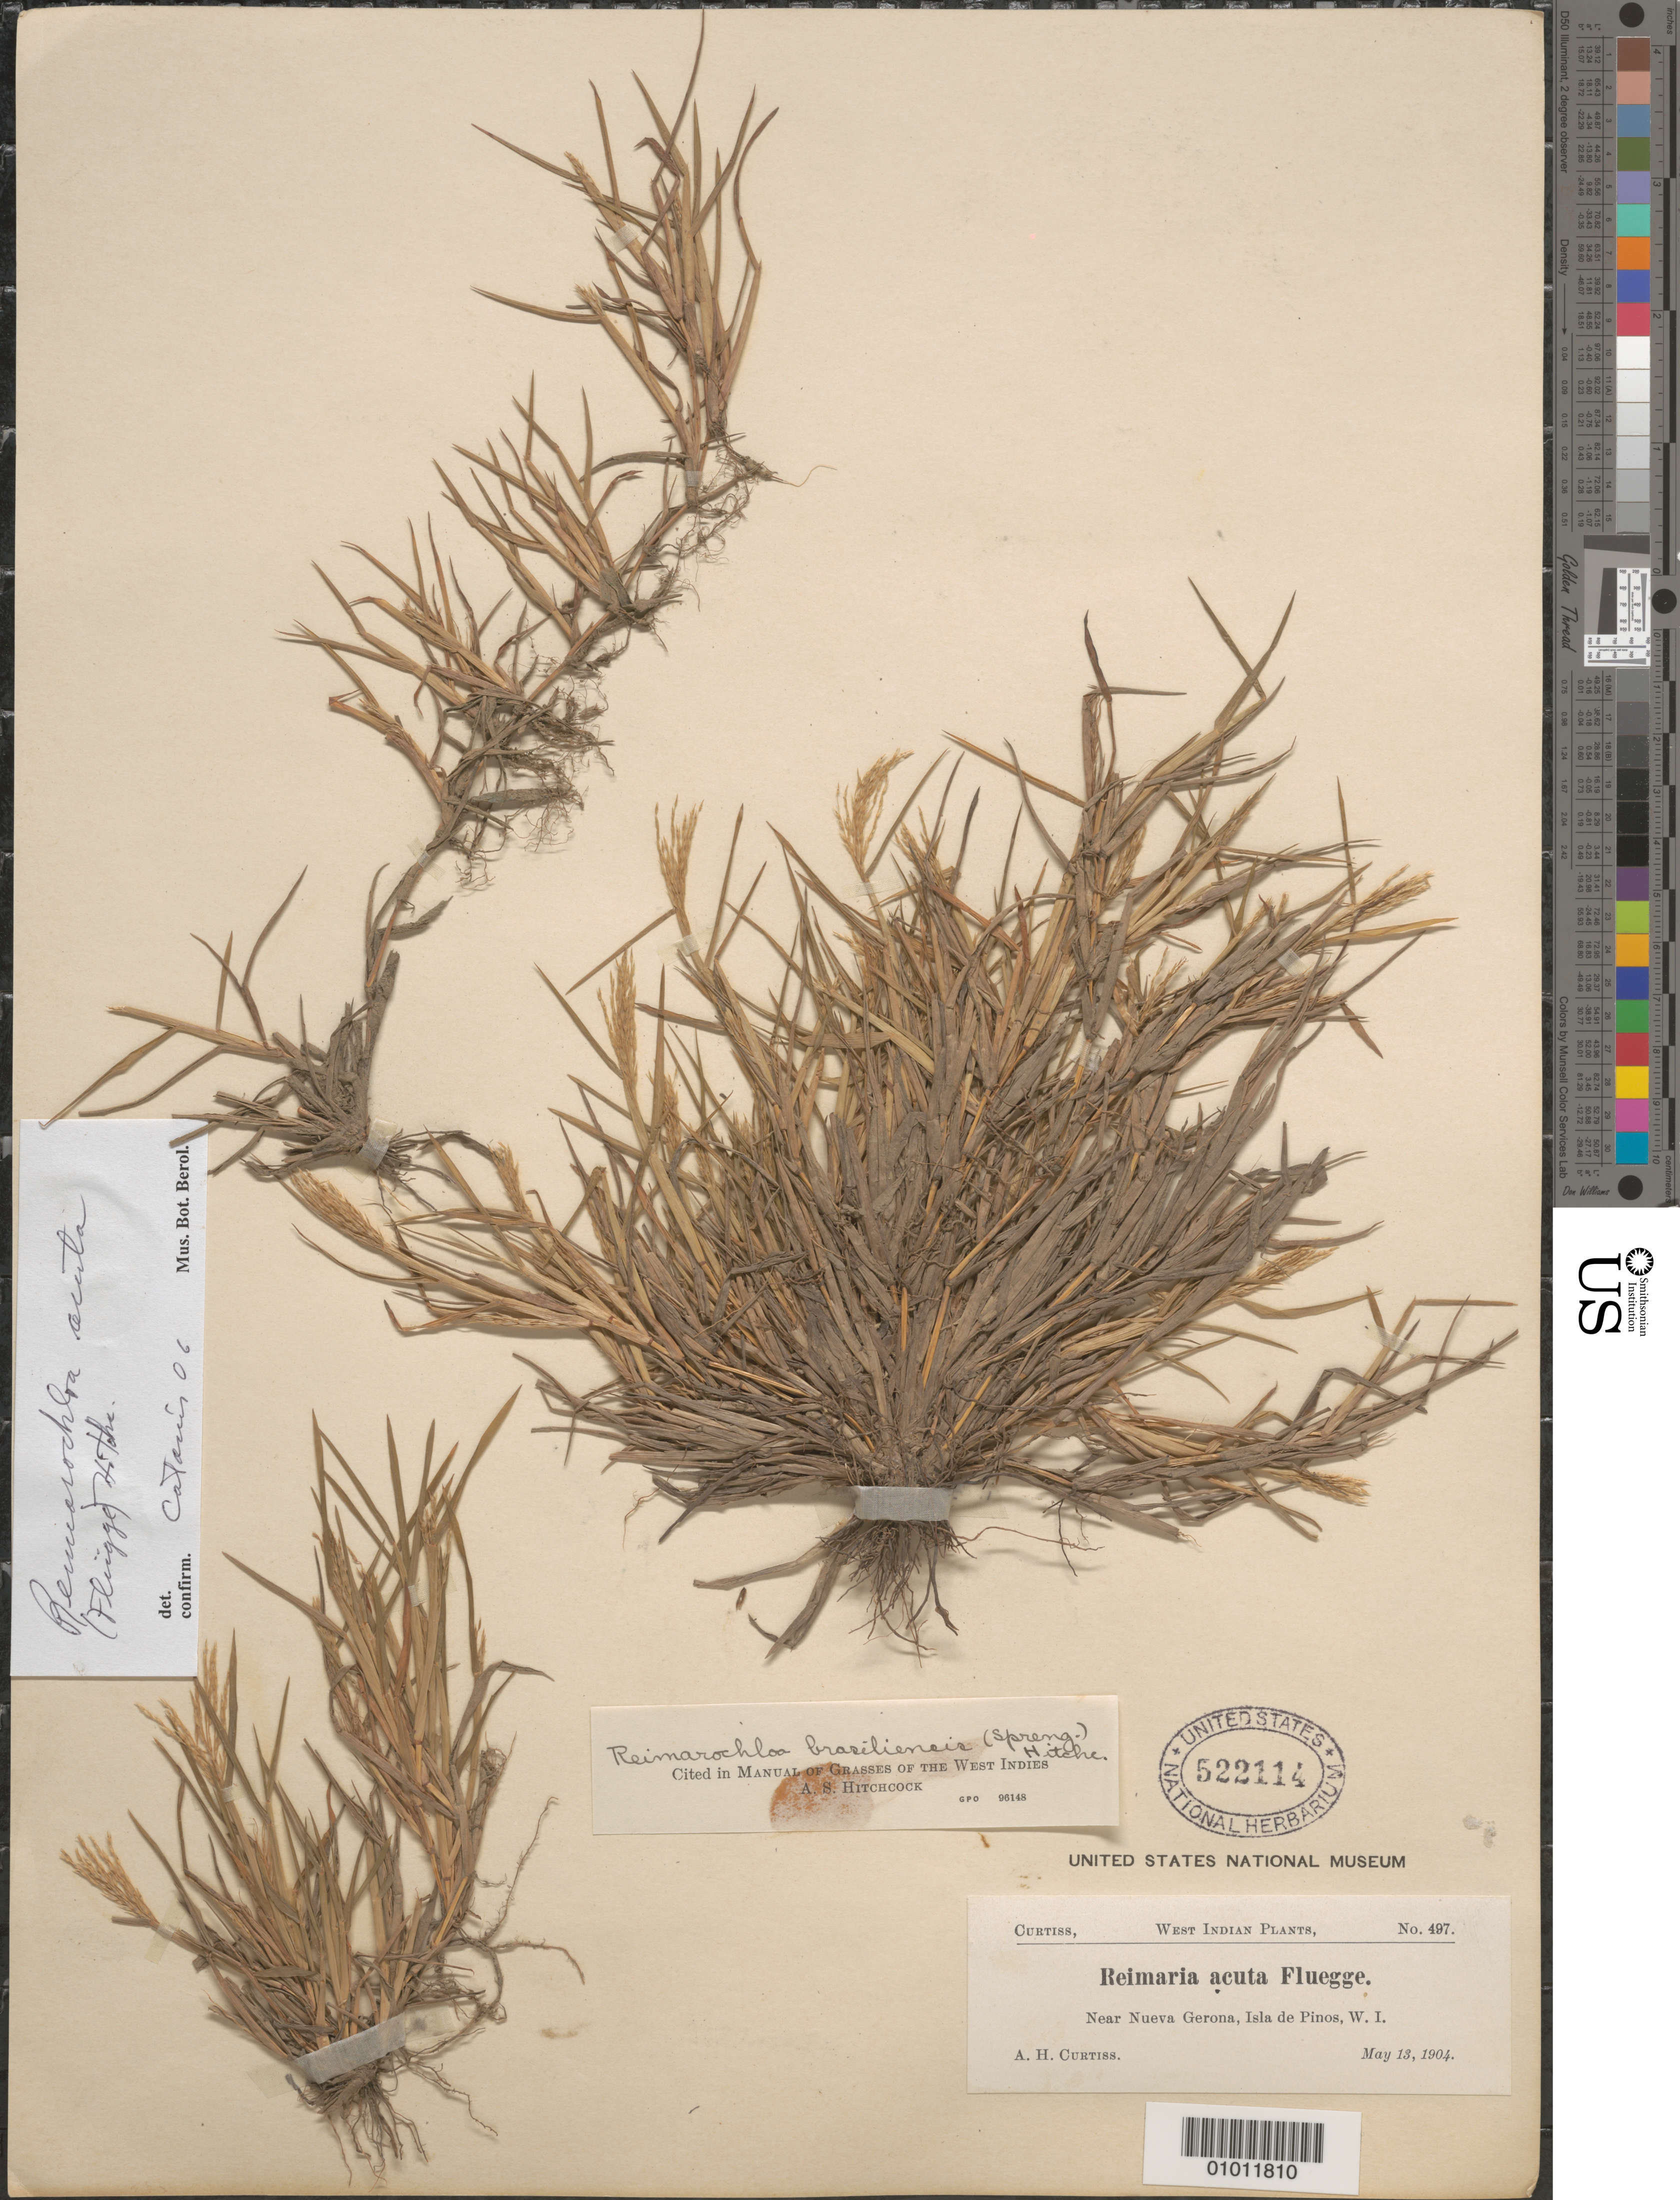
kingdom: Plantae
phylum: Tracheophyta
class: Liliopsida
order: Poales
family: Poaceae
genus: Reimarochloa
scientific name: Reimarochloa acuta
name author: (Flüggé) Hitchc.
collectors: A. H. Curtiss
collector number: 497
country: Cuba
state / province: Isla de la Juventud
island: Isla de la Juventud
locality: [Isle of Pines], Near Nueva Gerona, Isla de Pinos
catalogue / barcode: US 522114